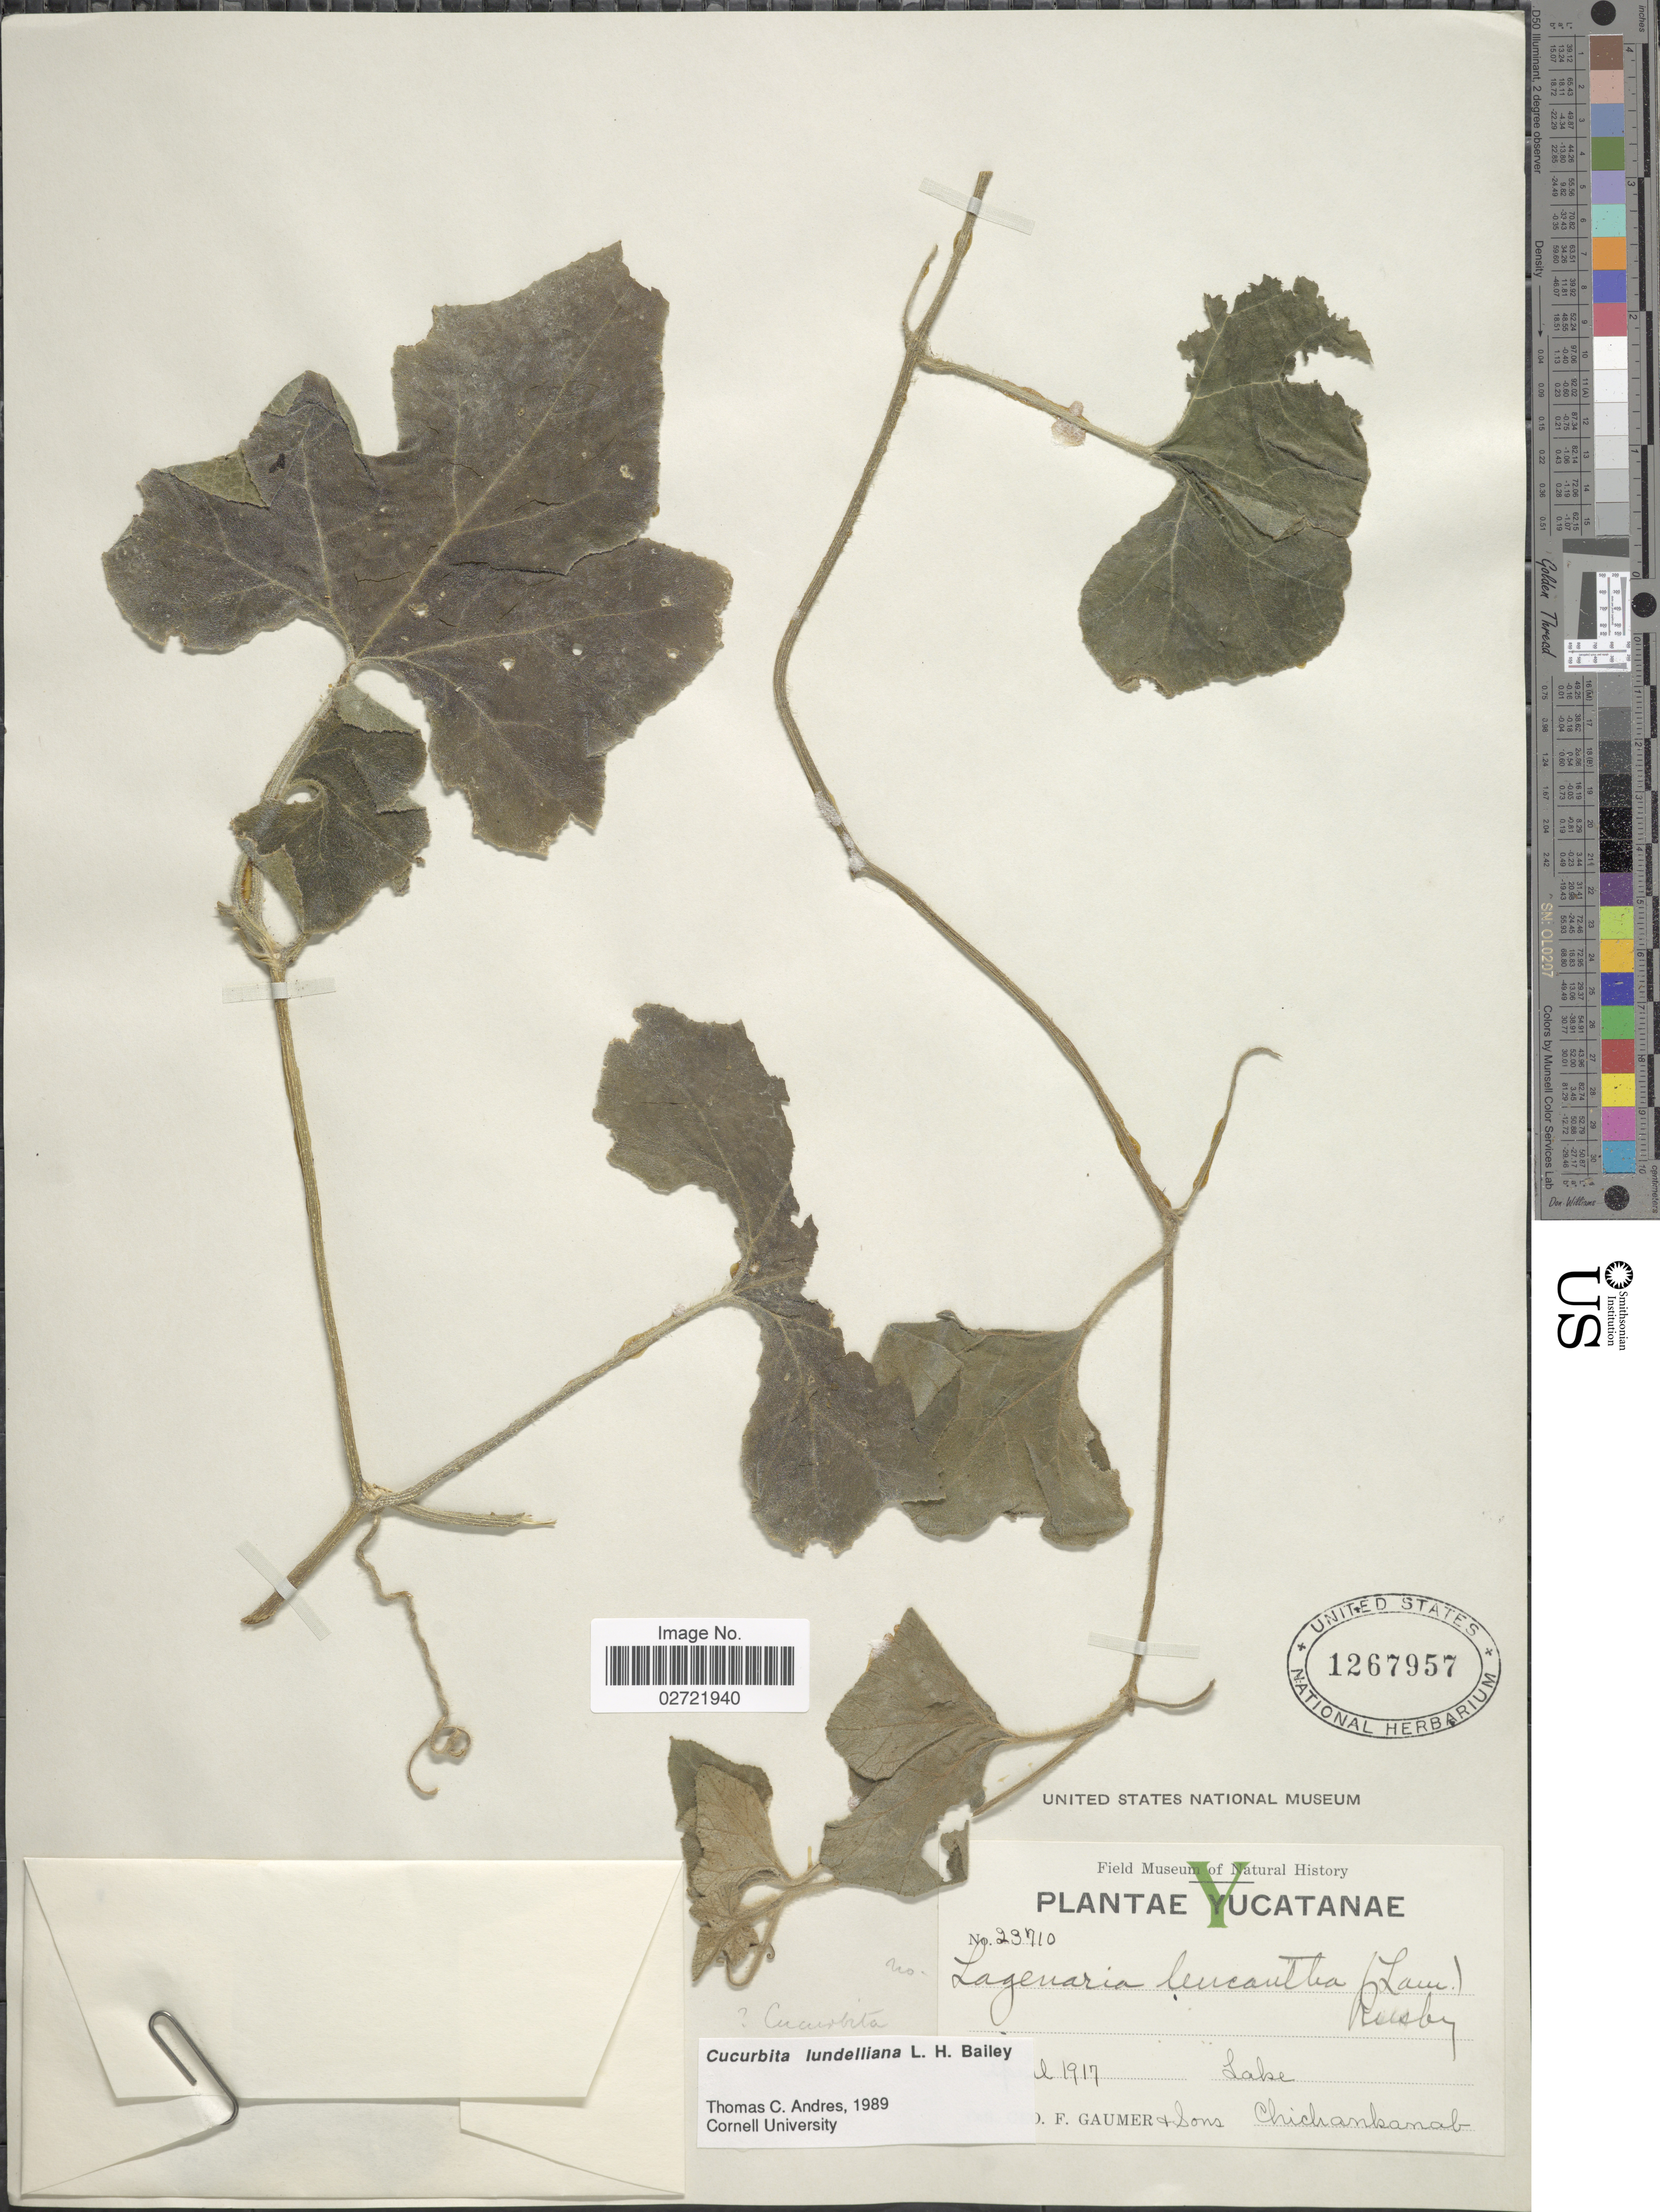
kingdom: Plantae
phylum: Tracheophyta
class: Magnoliopsida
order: Cucurbitales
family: Cucurbitaceae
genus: Cucurbita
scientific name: Cucurbita lundelliana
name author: L.H. Bailey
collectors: G. F. Gaumer & et al.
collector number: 23710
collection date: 1917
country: Mexico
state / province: Yucatán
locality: Lake, Chichankanab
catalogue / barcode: US 1267957